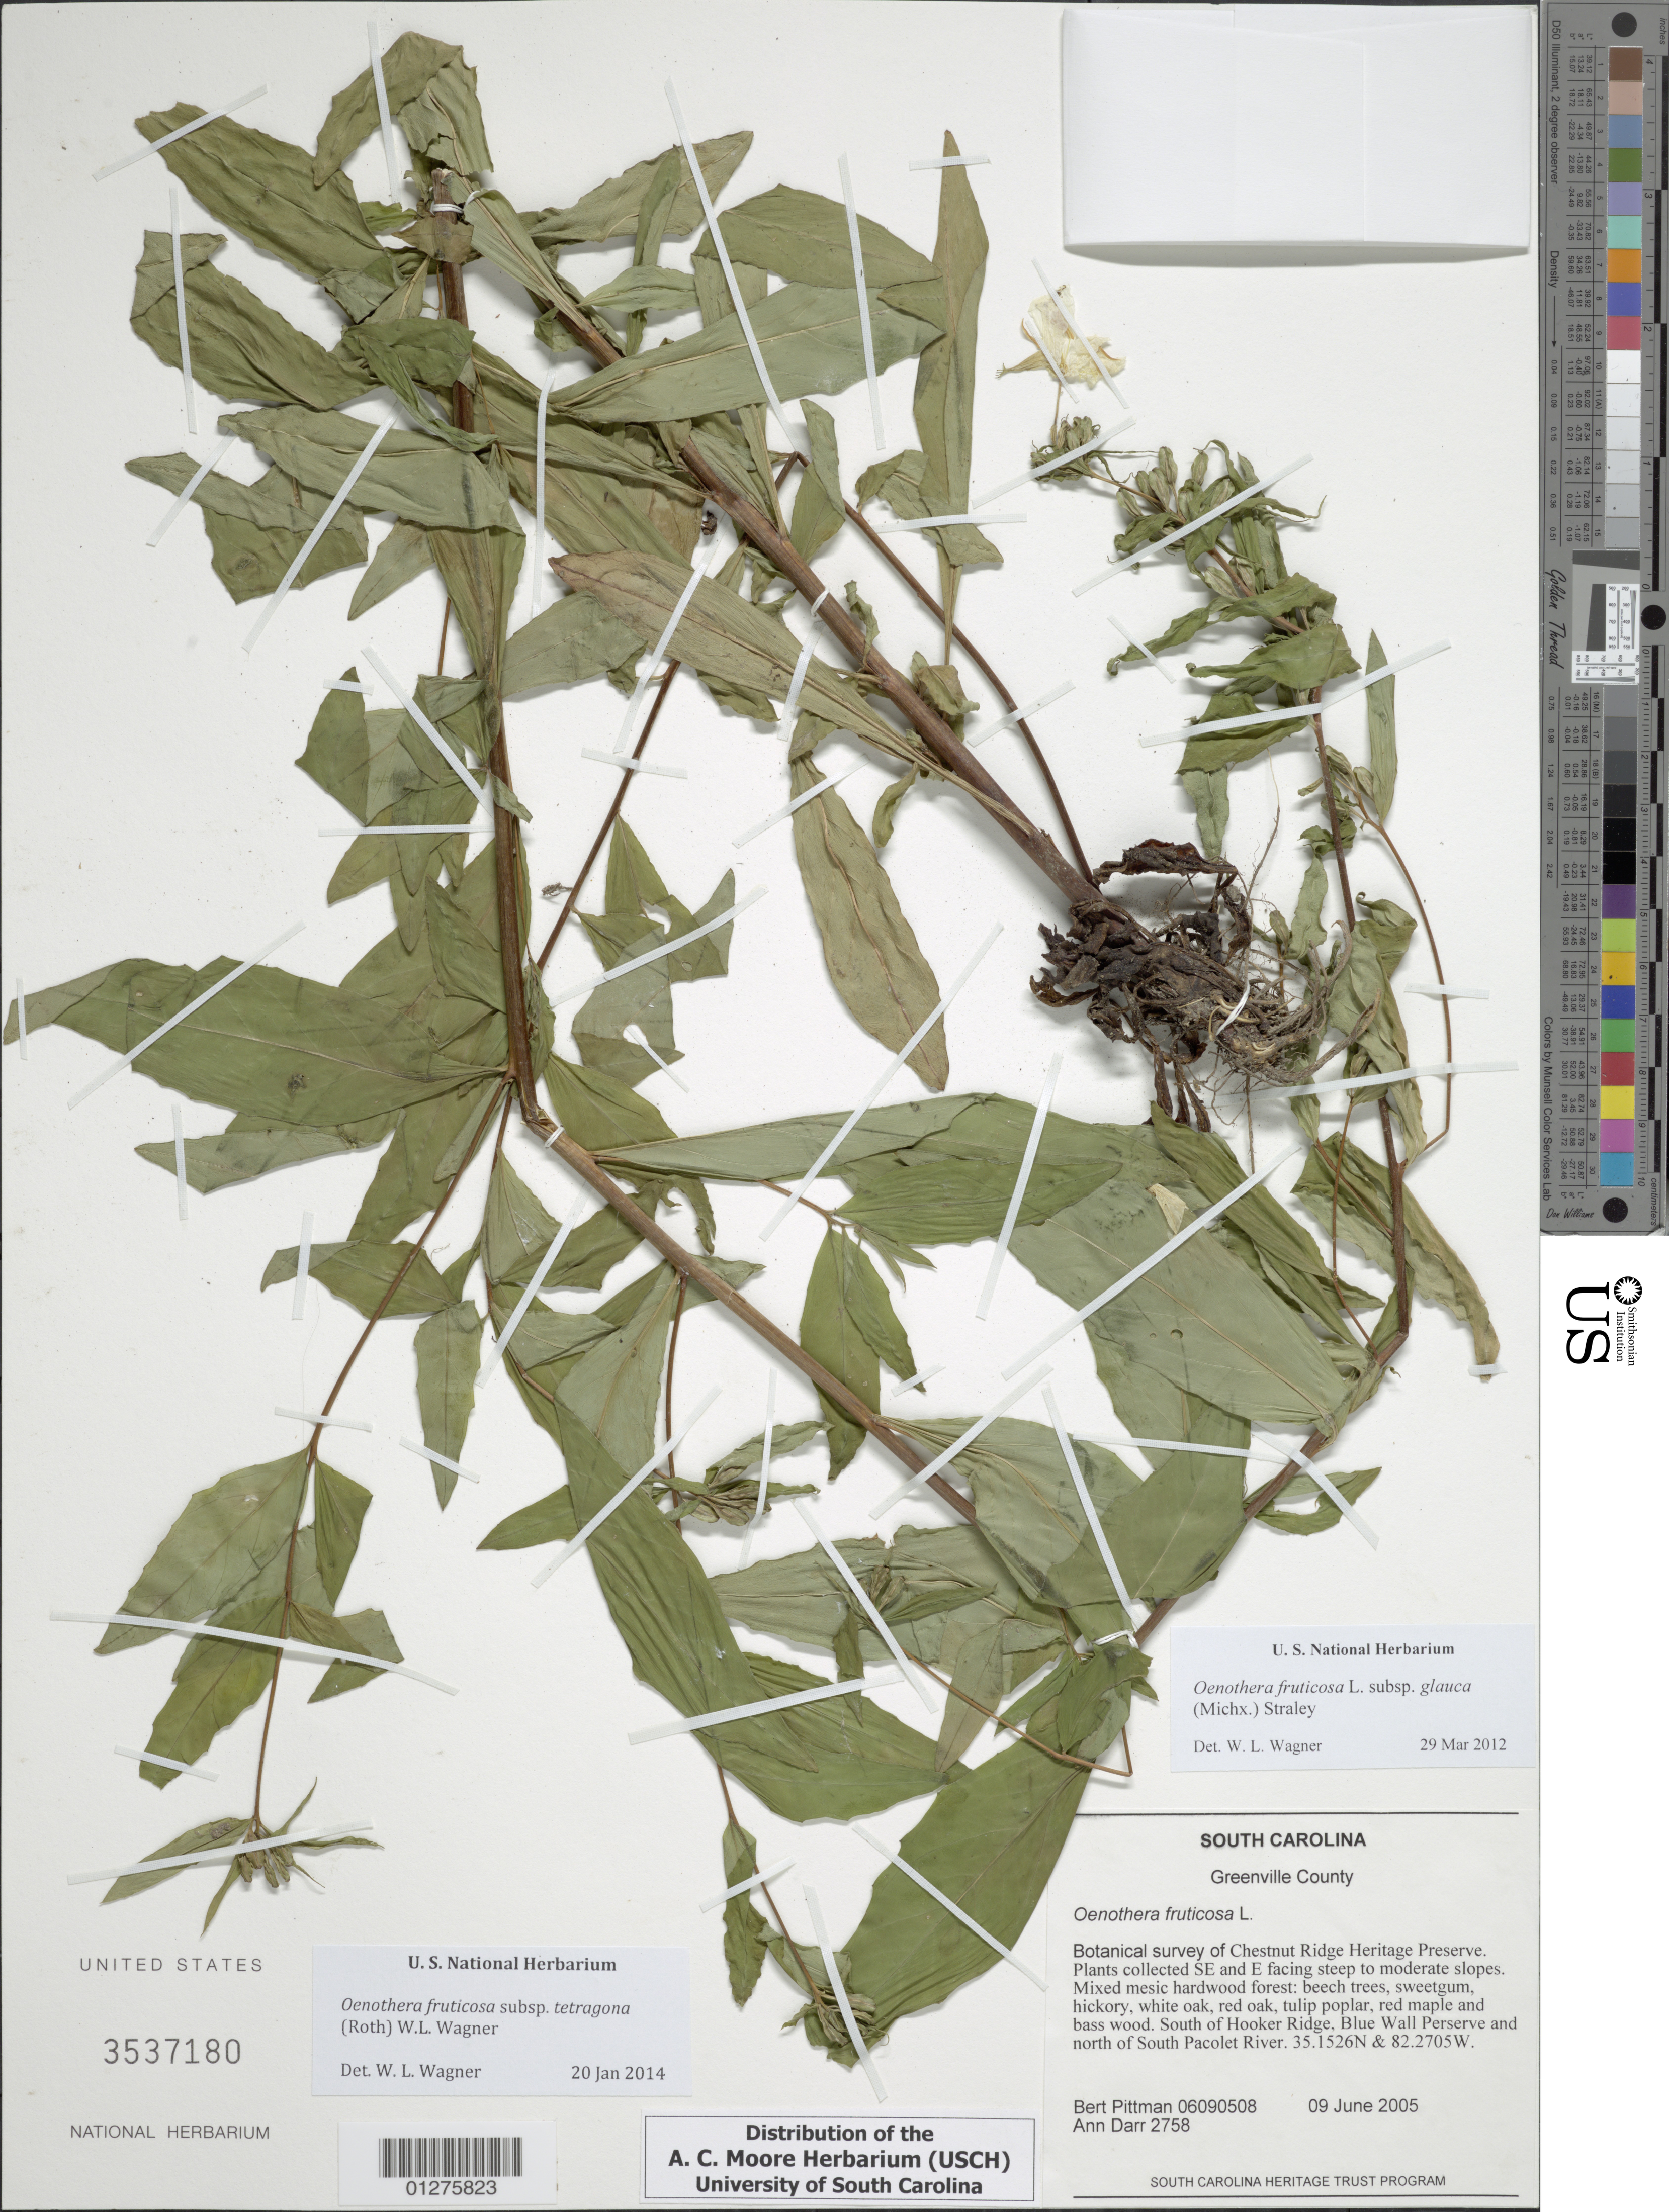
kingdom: Plantae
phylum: Tracheophyta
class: Magnoliopsida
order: Myrtales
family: Onagraceae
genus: Oenothera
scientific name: Oenothera fruticosa subsp. tetragona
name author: (Roth) W.L. Wagner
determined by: Wagner, W. L., (BOT), Smithsonian Institution - National Museum of Natural History (UNITED STATES)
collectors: B. Pittman & A. Darr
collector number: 2758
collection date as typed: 09 Jun 2005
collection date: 2005-06-09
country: United States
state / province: South Carolina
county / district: Greenville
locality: Botanical survey of Chestnut Ridge Heritage Preserve.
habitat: Mixed mesic hardwood forest.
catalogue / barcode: US 3537180